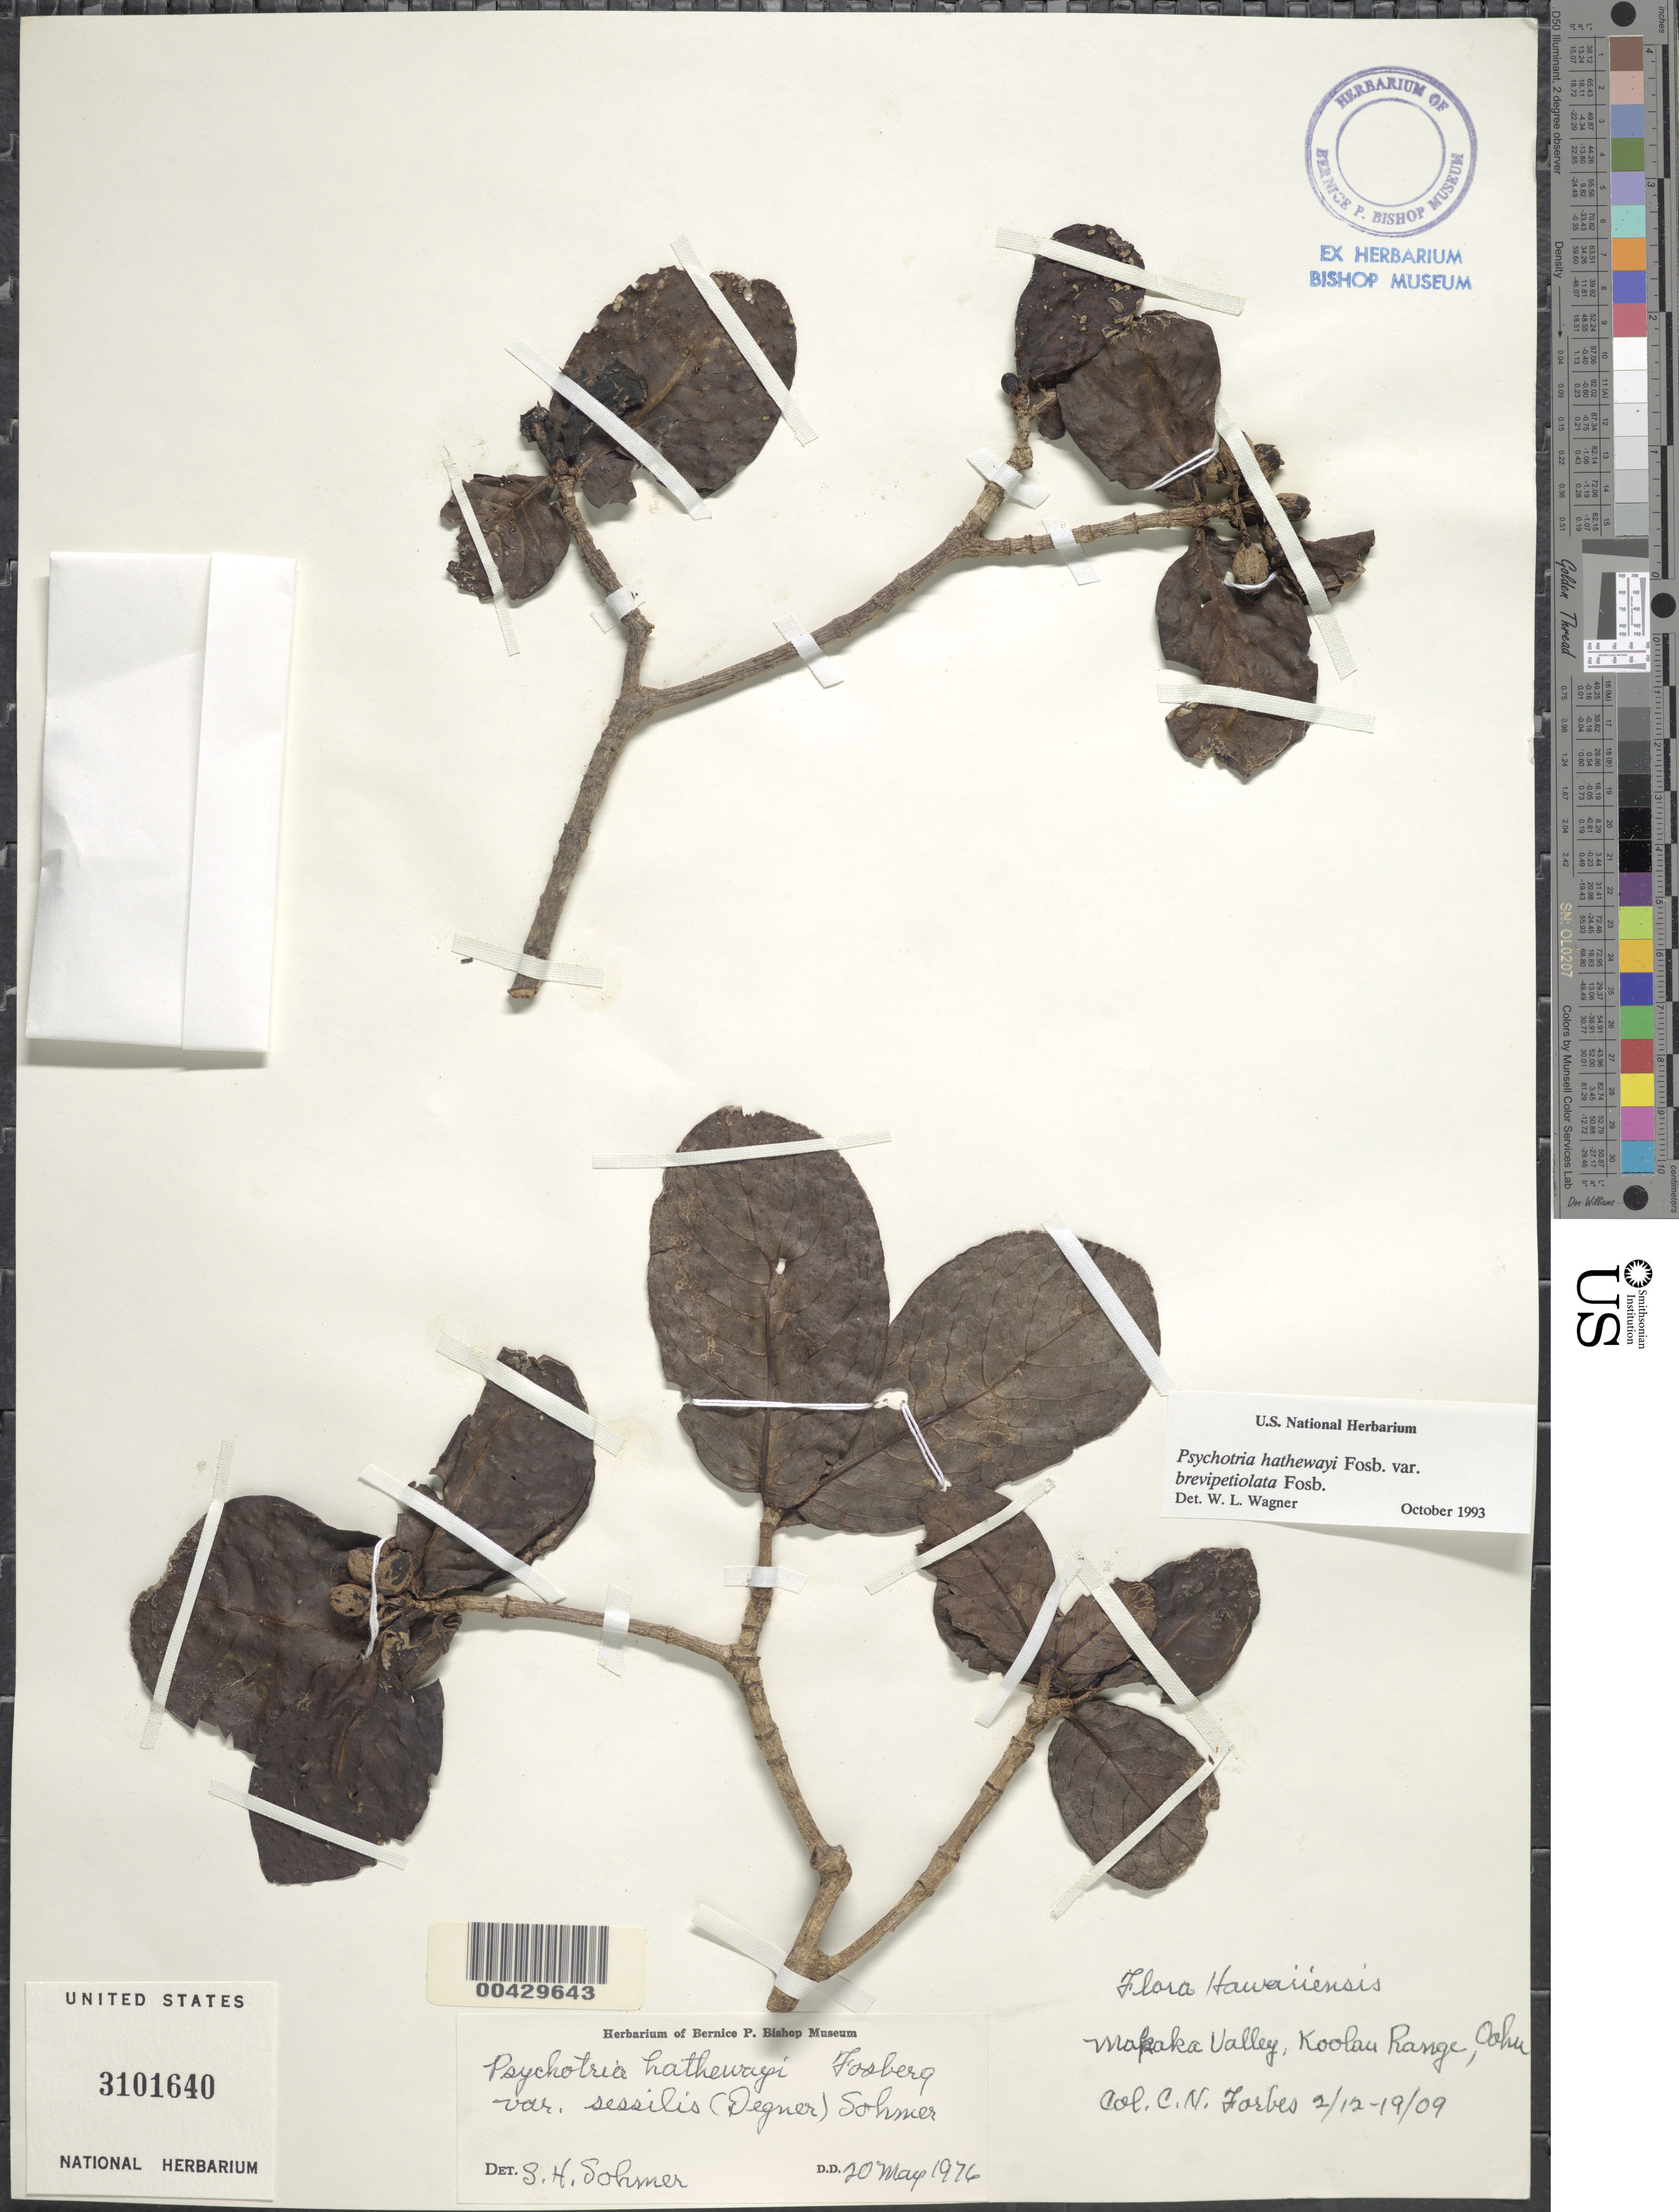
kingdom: Plantae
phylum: Tracheophyta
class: Magnoliopsida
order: Gentianales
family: Rubiaceae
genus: Psychotria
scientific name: Psychotria hathewayi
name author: Fosberg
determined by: Wagner, W. L., (BOT), Smithsonian Institution - National Museum of Natural History (UNITED STATES)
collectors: C. N. Forbes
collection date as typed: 12 Feb 1909 to 19 Feb 1909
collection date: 1909-02-12/1909-02-19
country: United States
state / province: Hawaii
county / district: Honolulu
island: Oahu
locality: Waianae Mts., Makaha Valley, Kaala Range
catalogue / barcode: US 3101640